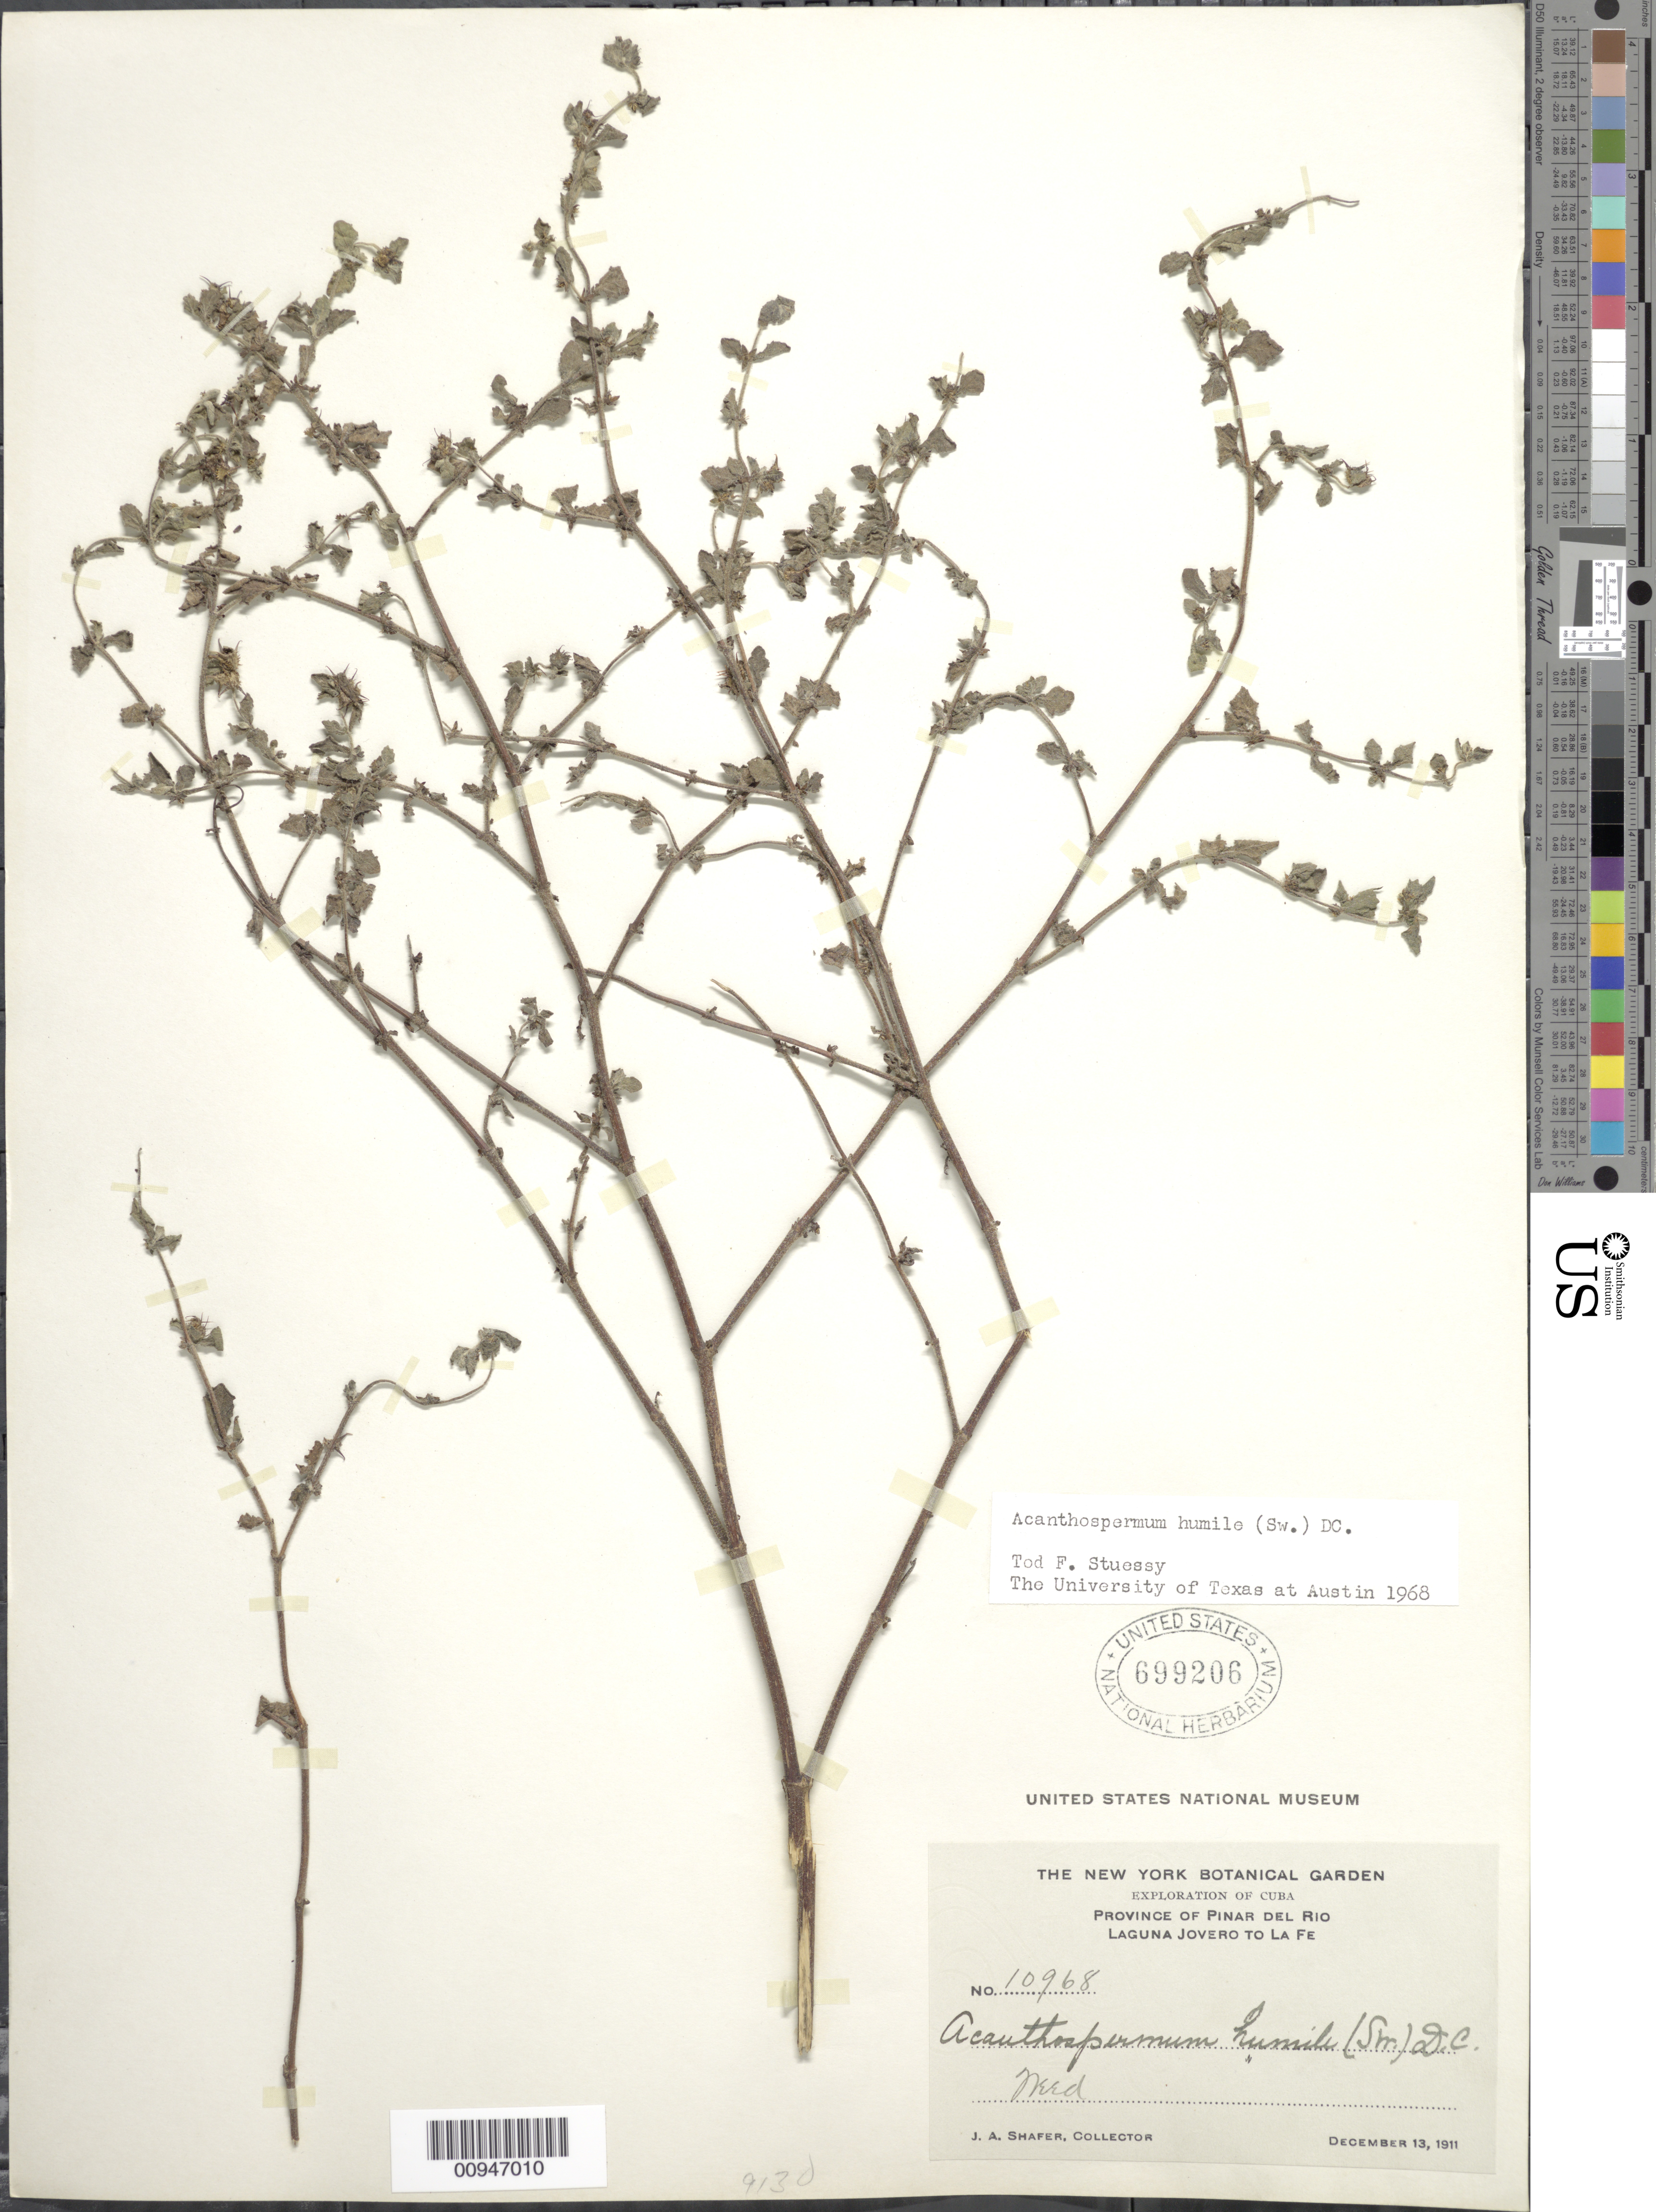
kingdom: Plantae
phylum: Tracheophyta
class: Magnoliopsida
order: Asterales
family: Asteraceae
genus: Acanthospermum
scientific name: Acanthospermum humile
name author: (Sw.) DC.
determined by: Stuessy, T. F.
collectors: J. A. Shafer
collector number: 10968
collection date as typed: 13 Dec 1911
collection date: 1911-12-13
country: Cuba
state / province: Pinar del Rio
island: Cuba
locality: Laguna Jovero and to La Fe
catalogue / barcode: US 699206